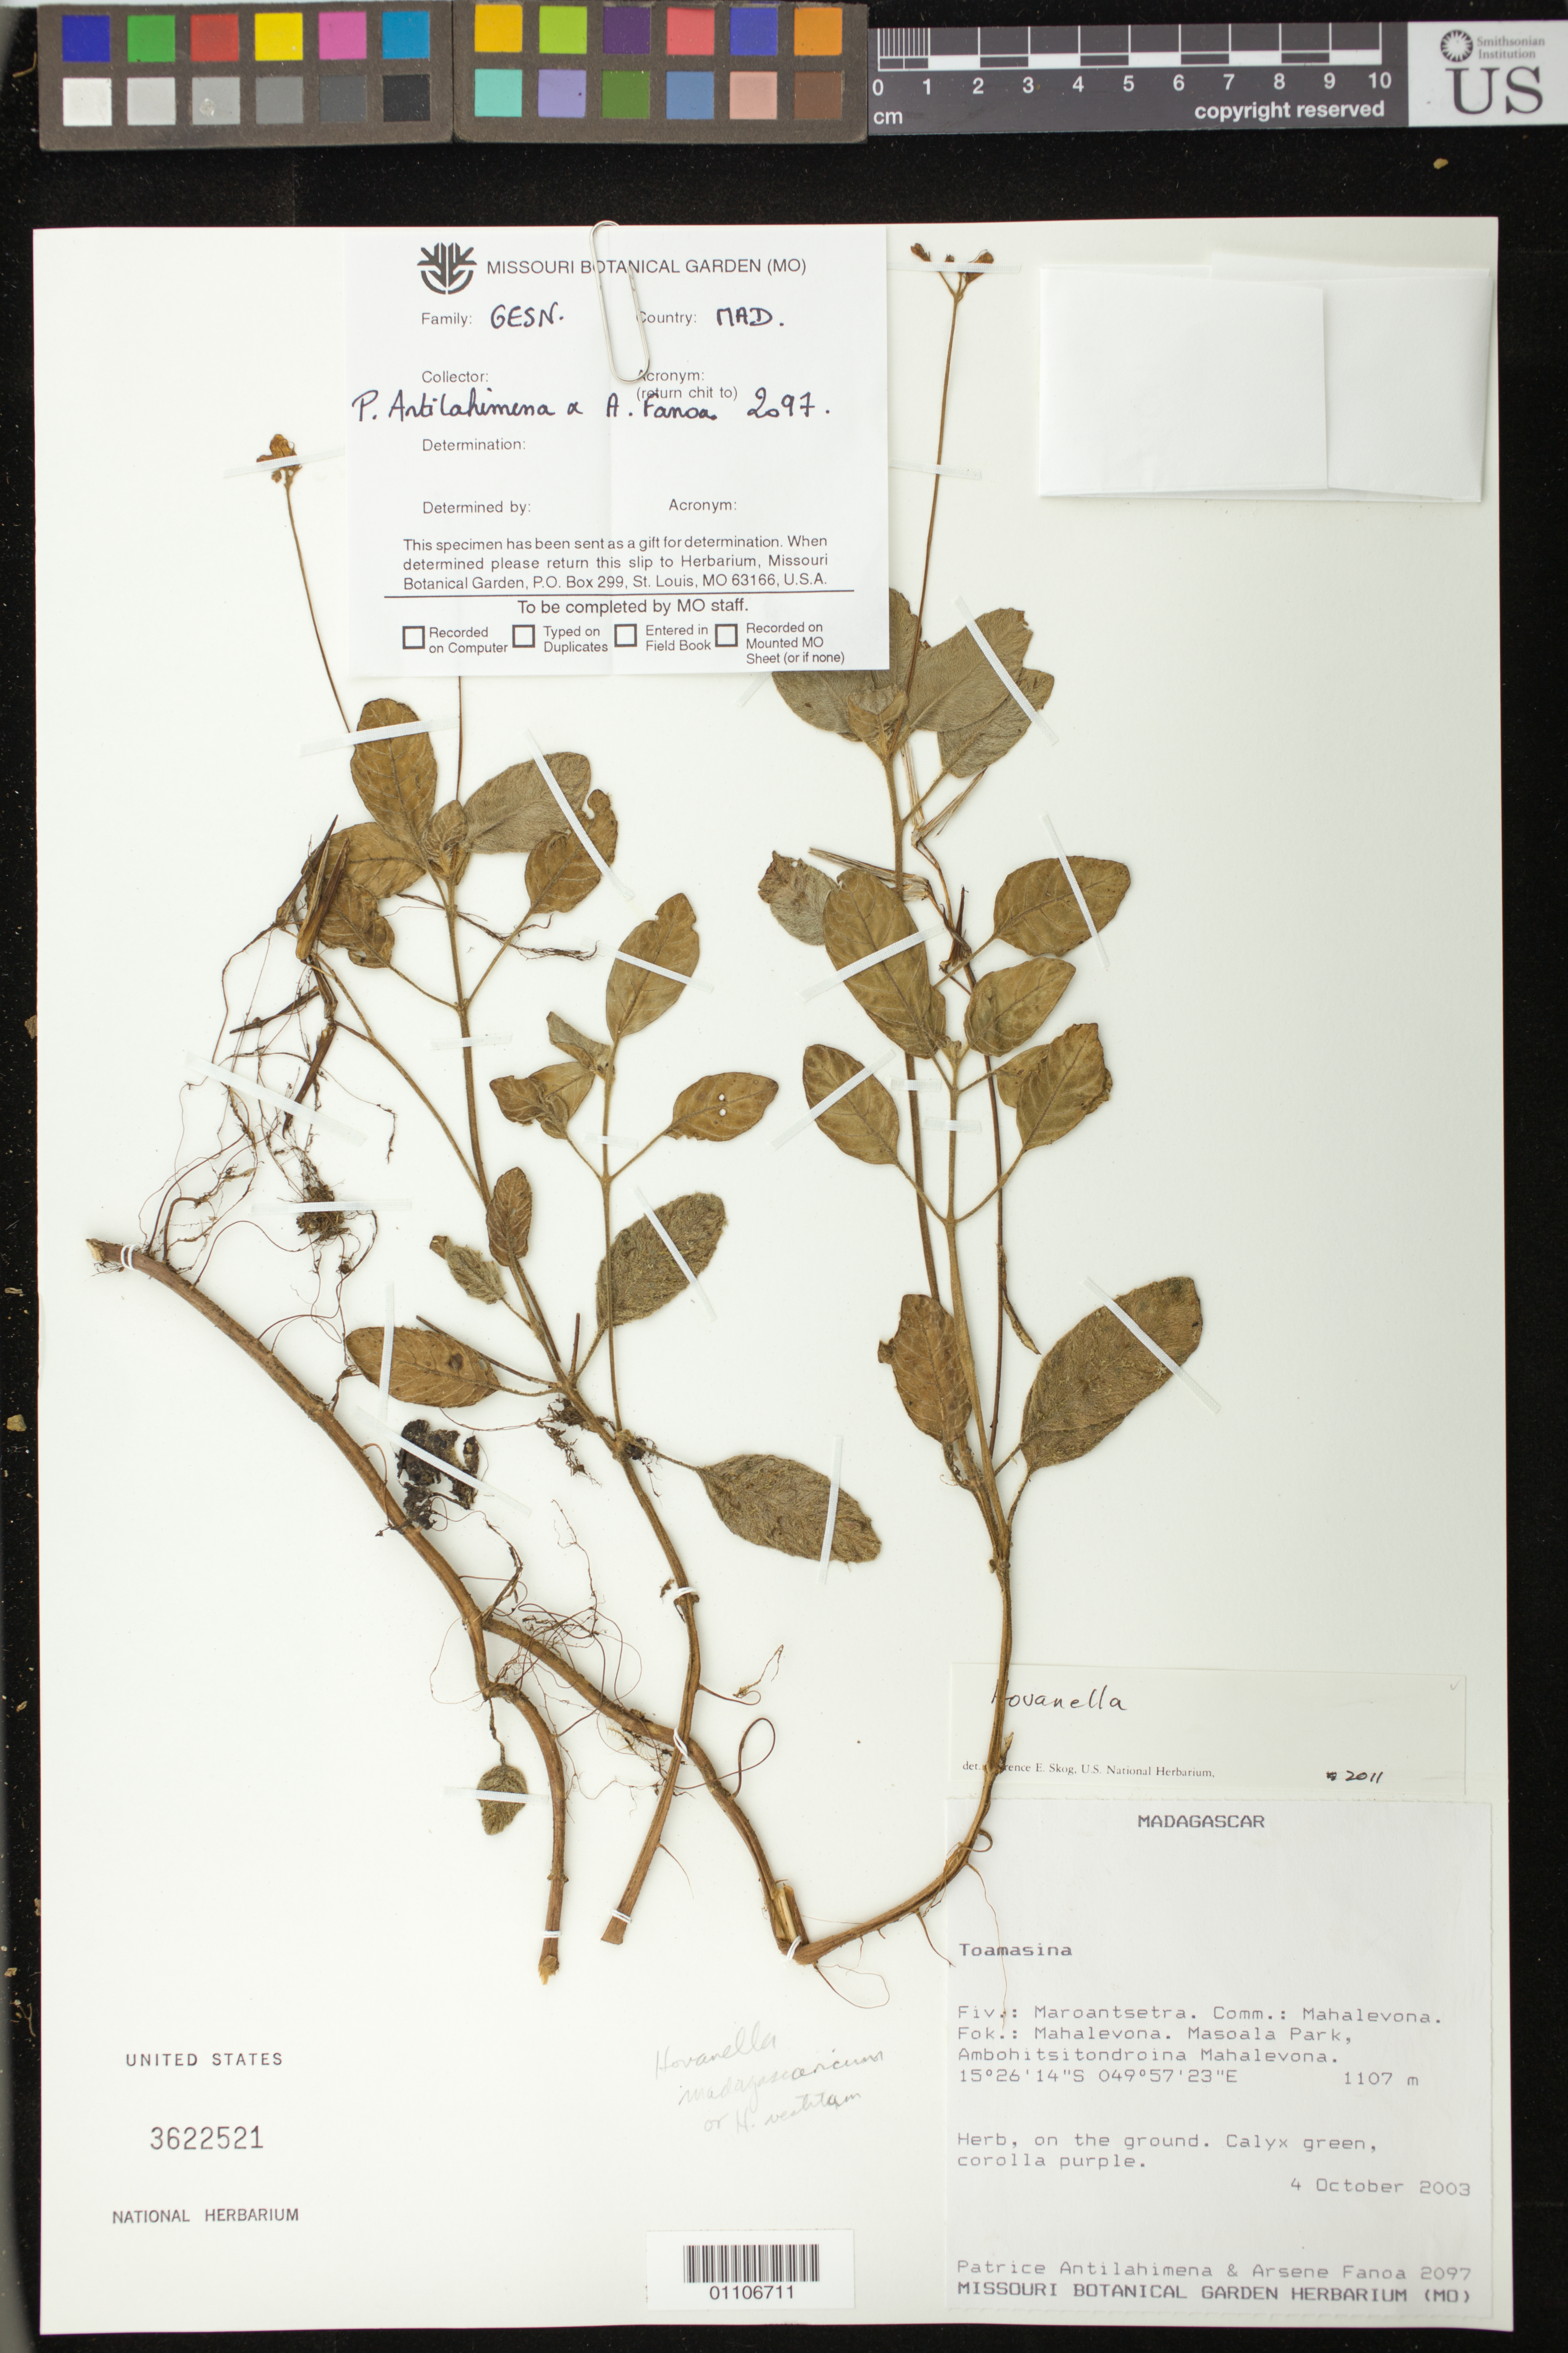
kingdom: Plantae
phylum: Tracheophyta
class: Magnoliopsida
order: Lamiales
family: Gesneriaceae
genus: Hovanella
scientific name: Hovanella sp.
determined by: Skog, Laurence E.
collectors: P. Antilahimena & A. Fanoa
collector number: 2097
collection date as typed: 04 Oct 2003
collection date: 2003-10-04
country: Madagascar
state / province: Analanjirofo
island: Madagascar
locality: Toamasina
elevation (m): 1107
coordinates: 15°26'14.0"S, 049°57'23.0"E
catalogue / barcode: US 3622521